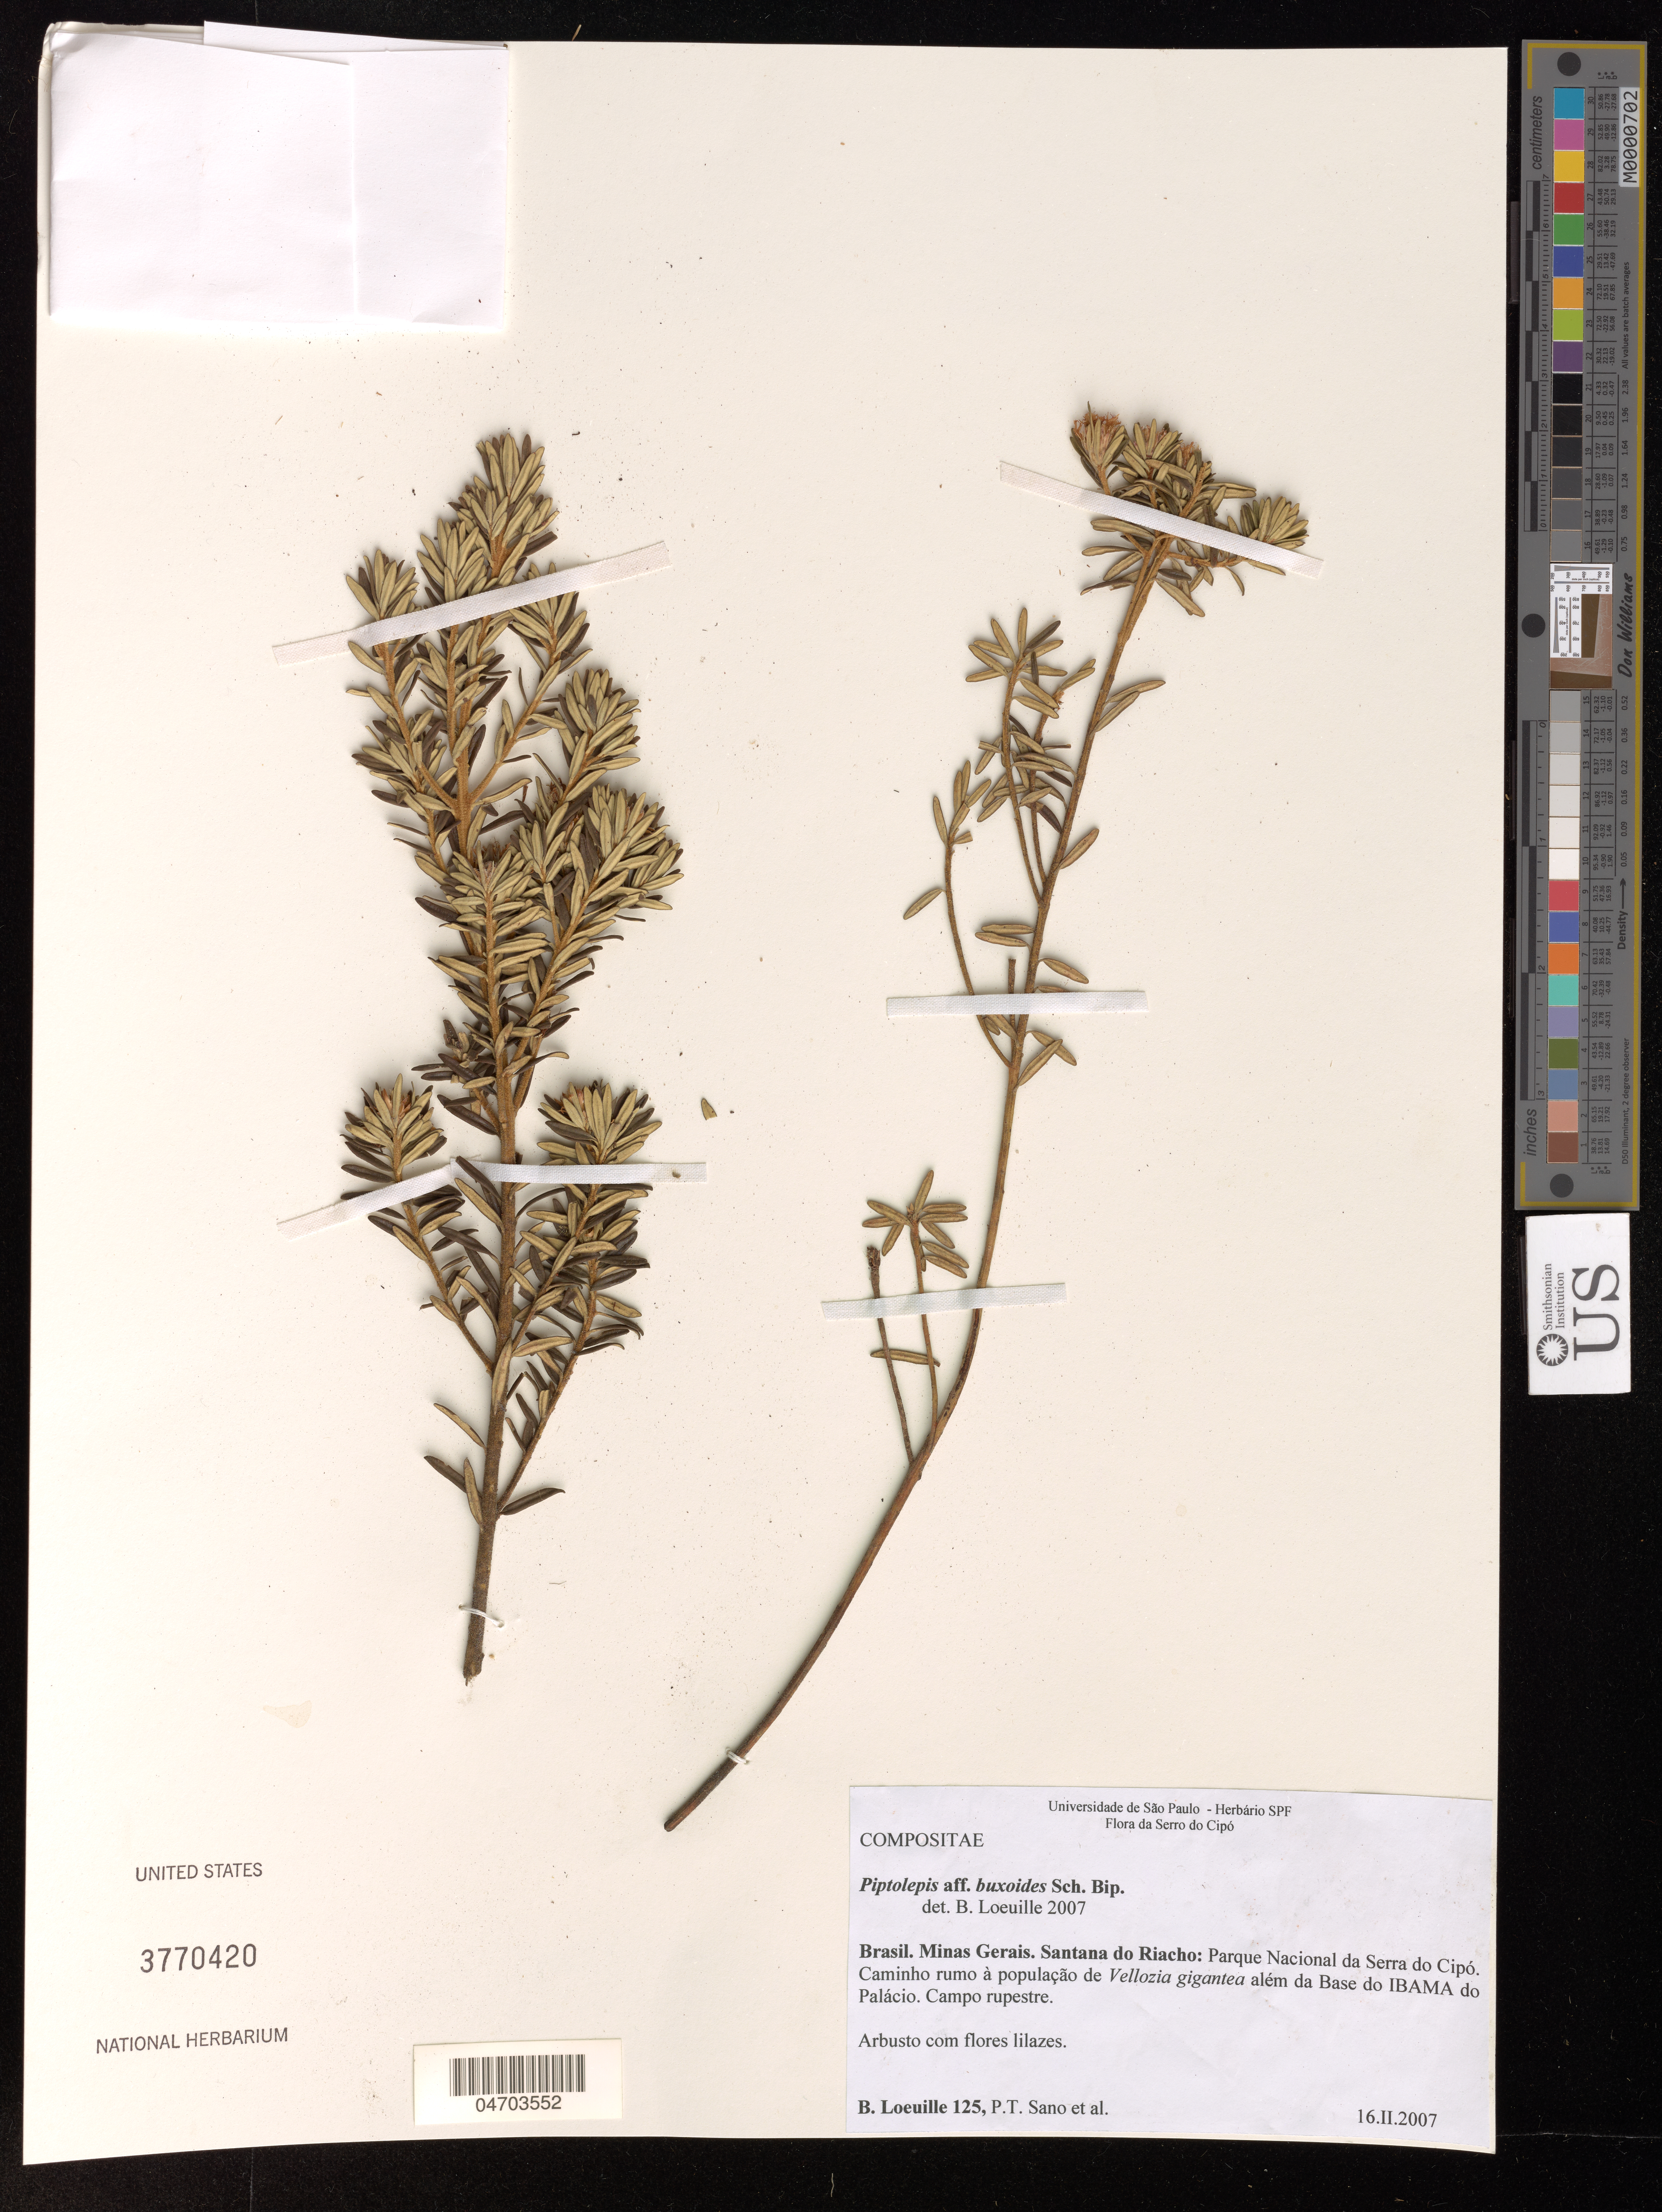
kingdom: Plantae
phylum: Tracheophyta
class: Magnoliopsida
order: Asterales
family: Asteraceae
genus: Piptolepis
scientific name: Piptolepis buxoides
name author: (Less.) Sch. Bip.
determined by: Loeuille, B.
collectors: B. Loeuille, P. T. Sano & et al.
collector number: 125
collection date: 2007-02-16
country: Brazil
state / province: Minas Gerais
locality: Santana do Riacho: Parque Nacional da Serra do Cipó.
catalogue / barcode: US 3770420